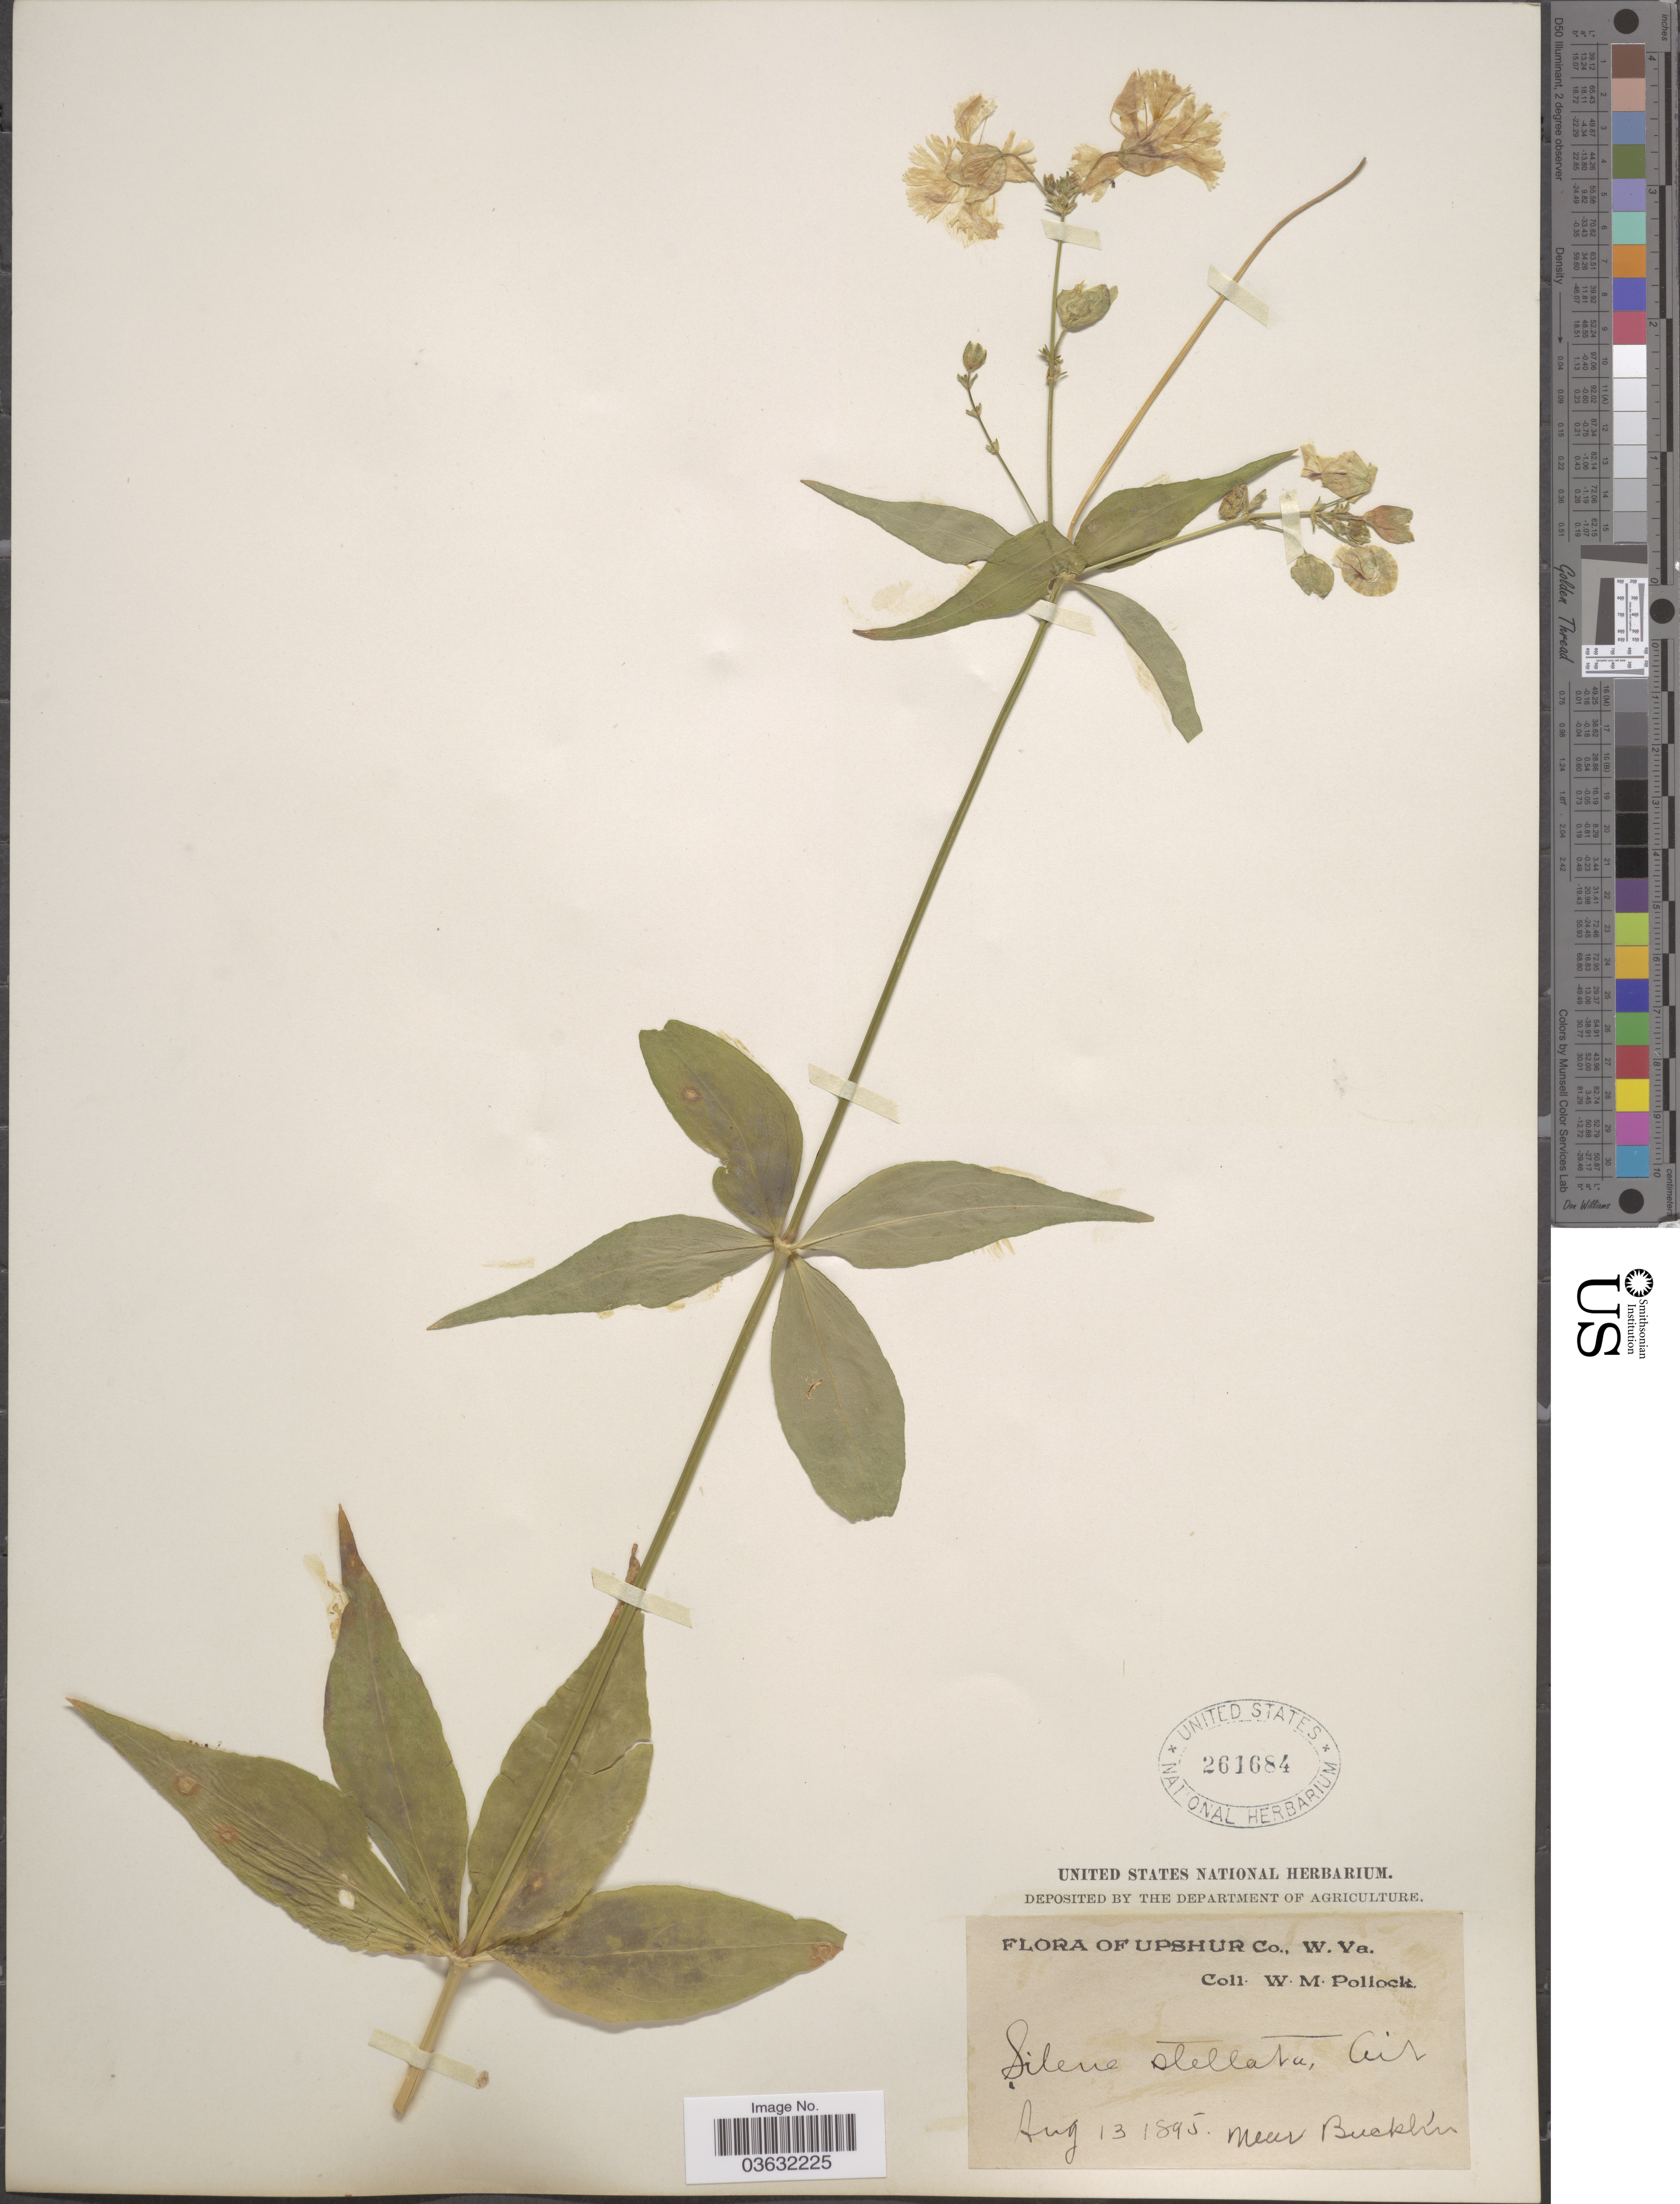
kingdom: Plantae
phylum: Tracheophyta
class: Magnoliopsida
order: Caryophyllales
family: Caryophyllaceae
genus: Silene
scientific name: Silene stellata var. stellata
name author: (L.) Coyte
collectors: W. M. Pollock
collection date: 1895-08-13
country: United States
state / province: West Virginia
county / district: Upshur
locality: Near Bucklin.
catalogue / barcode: US 261684